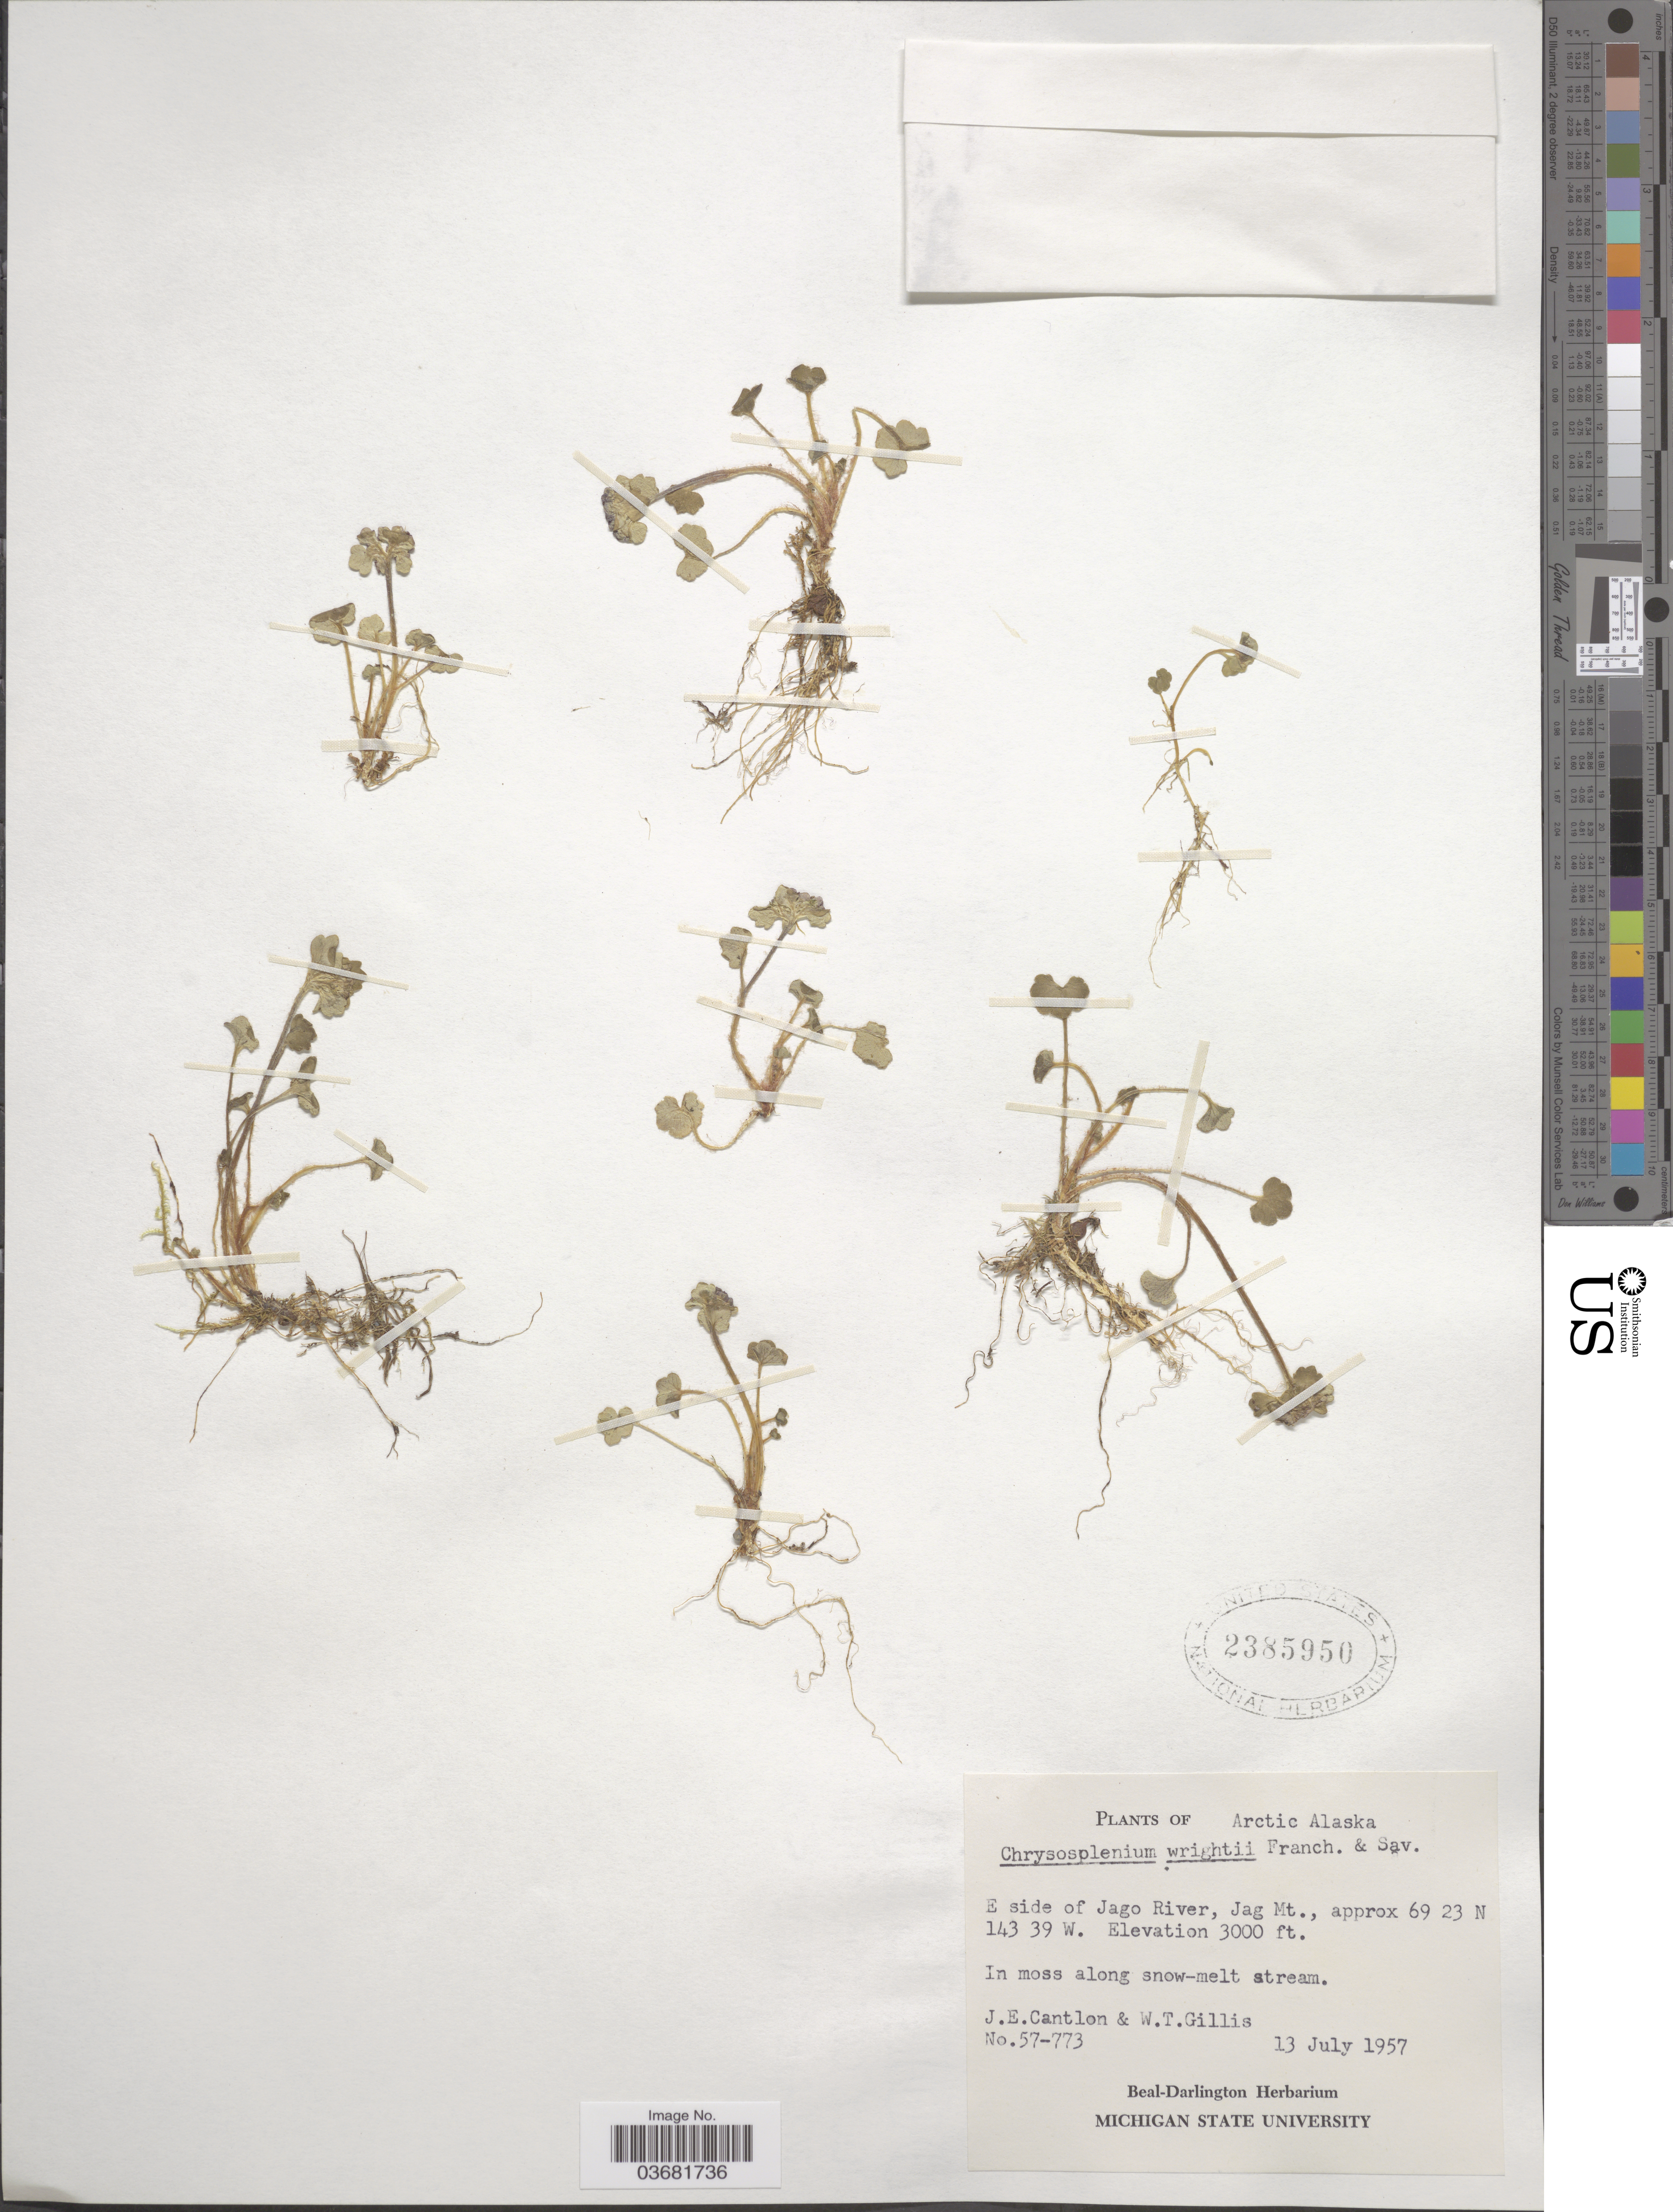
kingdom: Plantae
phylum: Tracheophyta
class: Magnoliopsida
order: Saxifragales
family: Saxifragaceae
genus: Chrysosplenium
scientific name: Chrysosplenium wrightii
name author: Franch. & Sav.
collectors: J. Cantlon & W. T. Gillis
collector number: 57-773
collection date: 1957-07-13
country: United States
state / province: Alaska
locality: Arctic Alaska. E side of Jago River, Jag Mt.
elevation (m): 914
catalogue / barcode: US 2385950